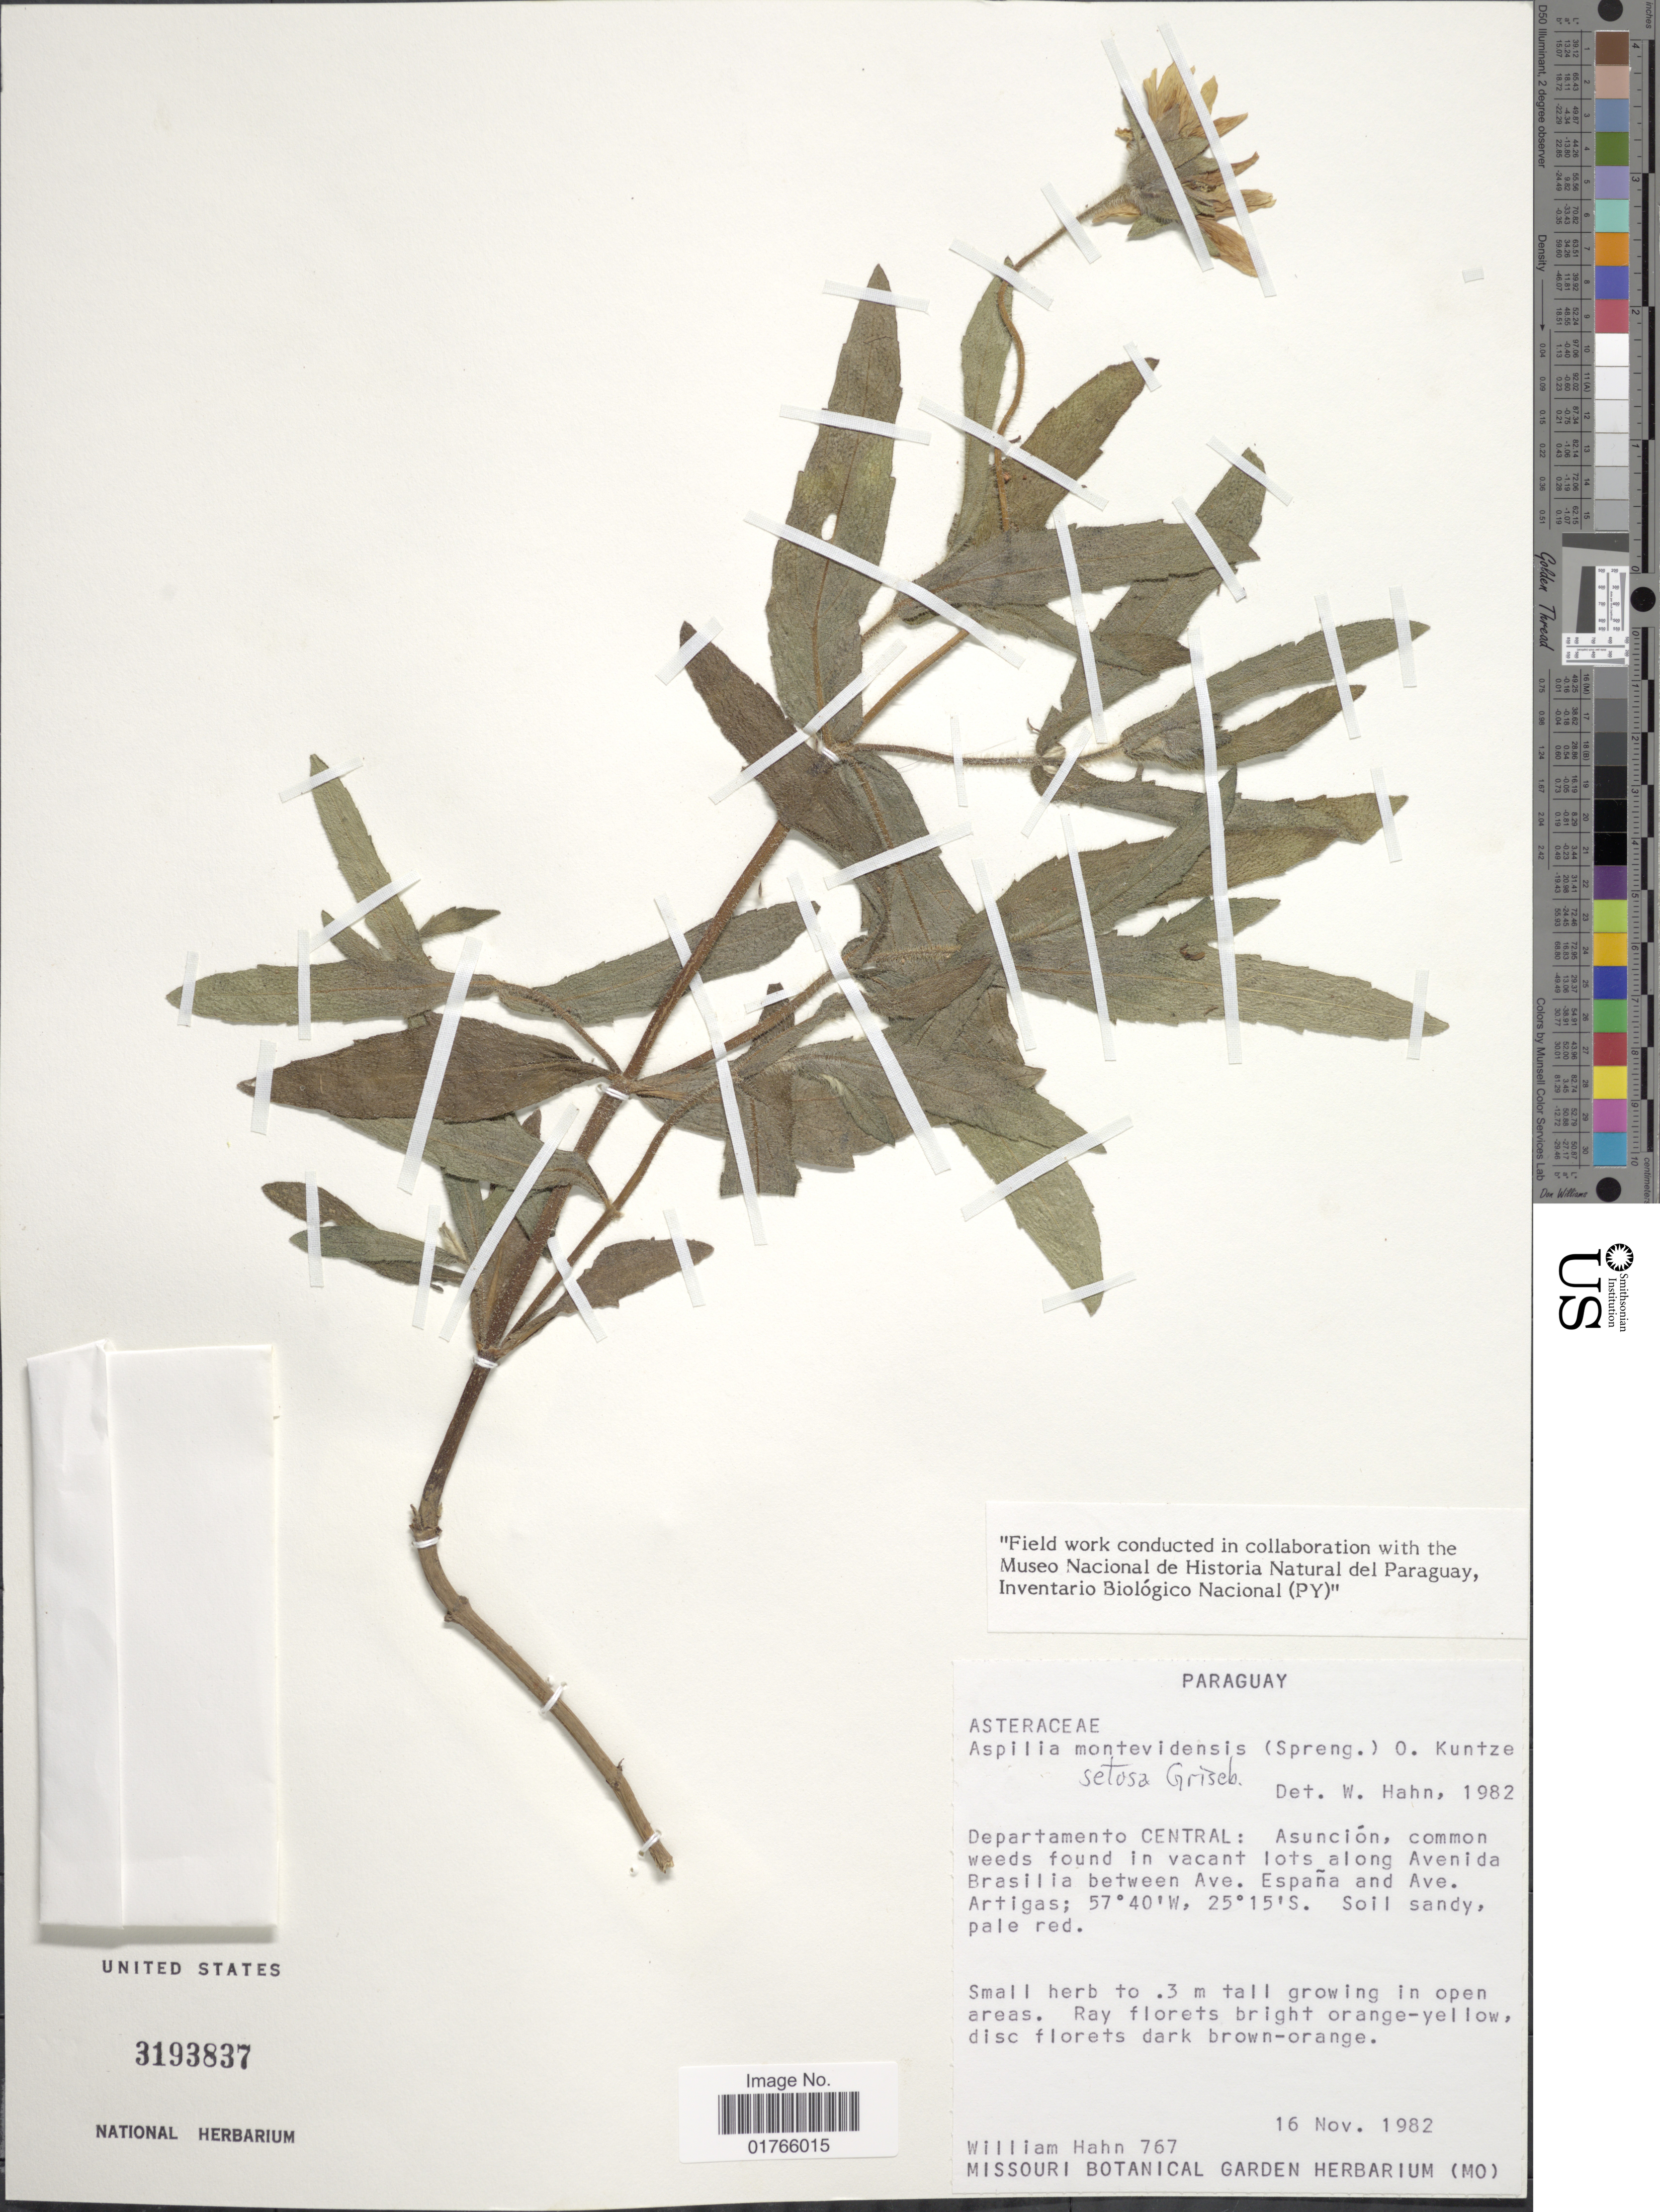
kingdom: Plantae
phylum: Tracheophyta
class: Magnoliopsida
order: Asterales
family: Asteraceae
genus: Aspilia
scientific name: Aspilia setosa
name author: Griseb.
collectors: W. Hahn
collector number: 767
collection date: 1982-11-16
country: Paraguay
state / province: Central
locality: Asuncion, along Avenida Brasilia between Ave, Espana and Ave. Artigas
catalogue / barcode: US 3193837